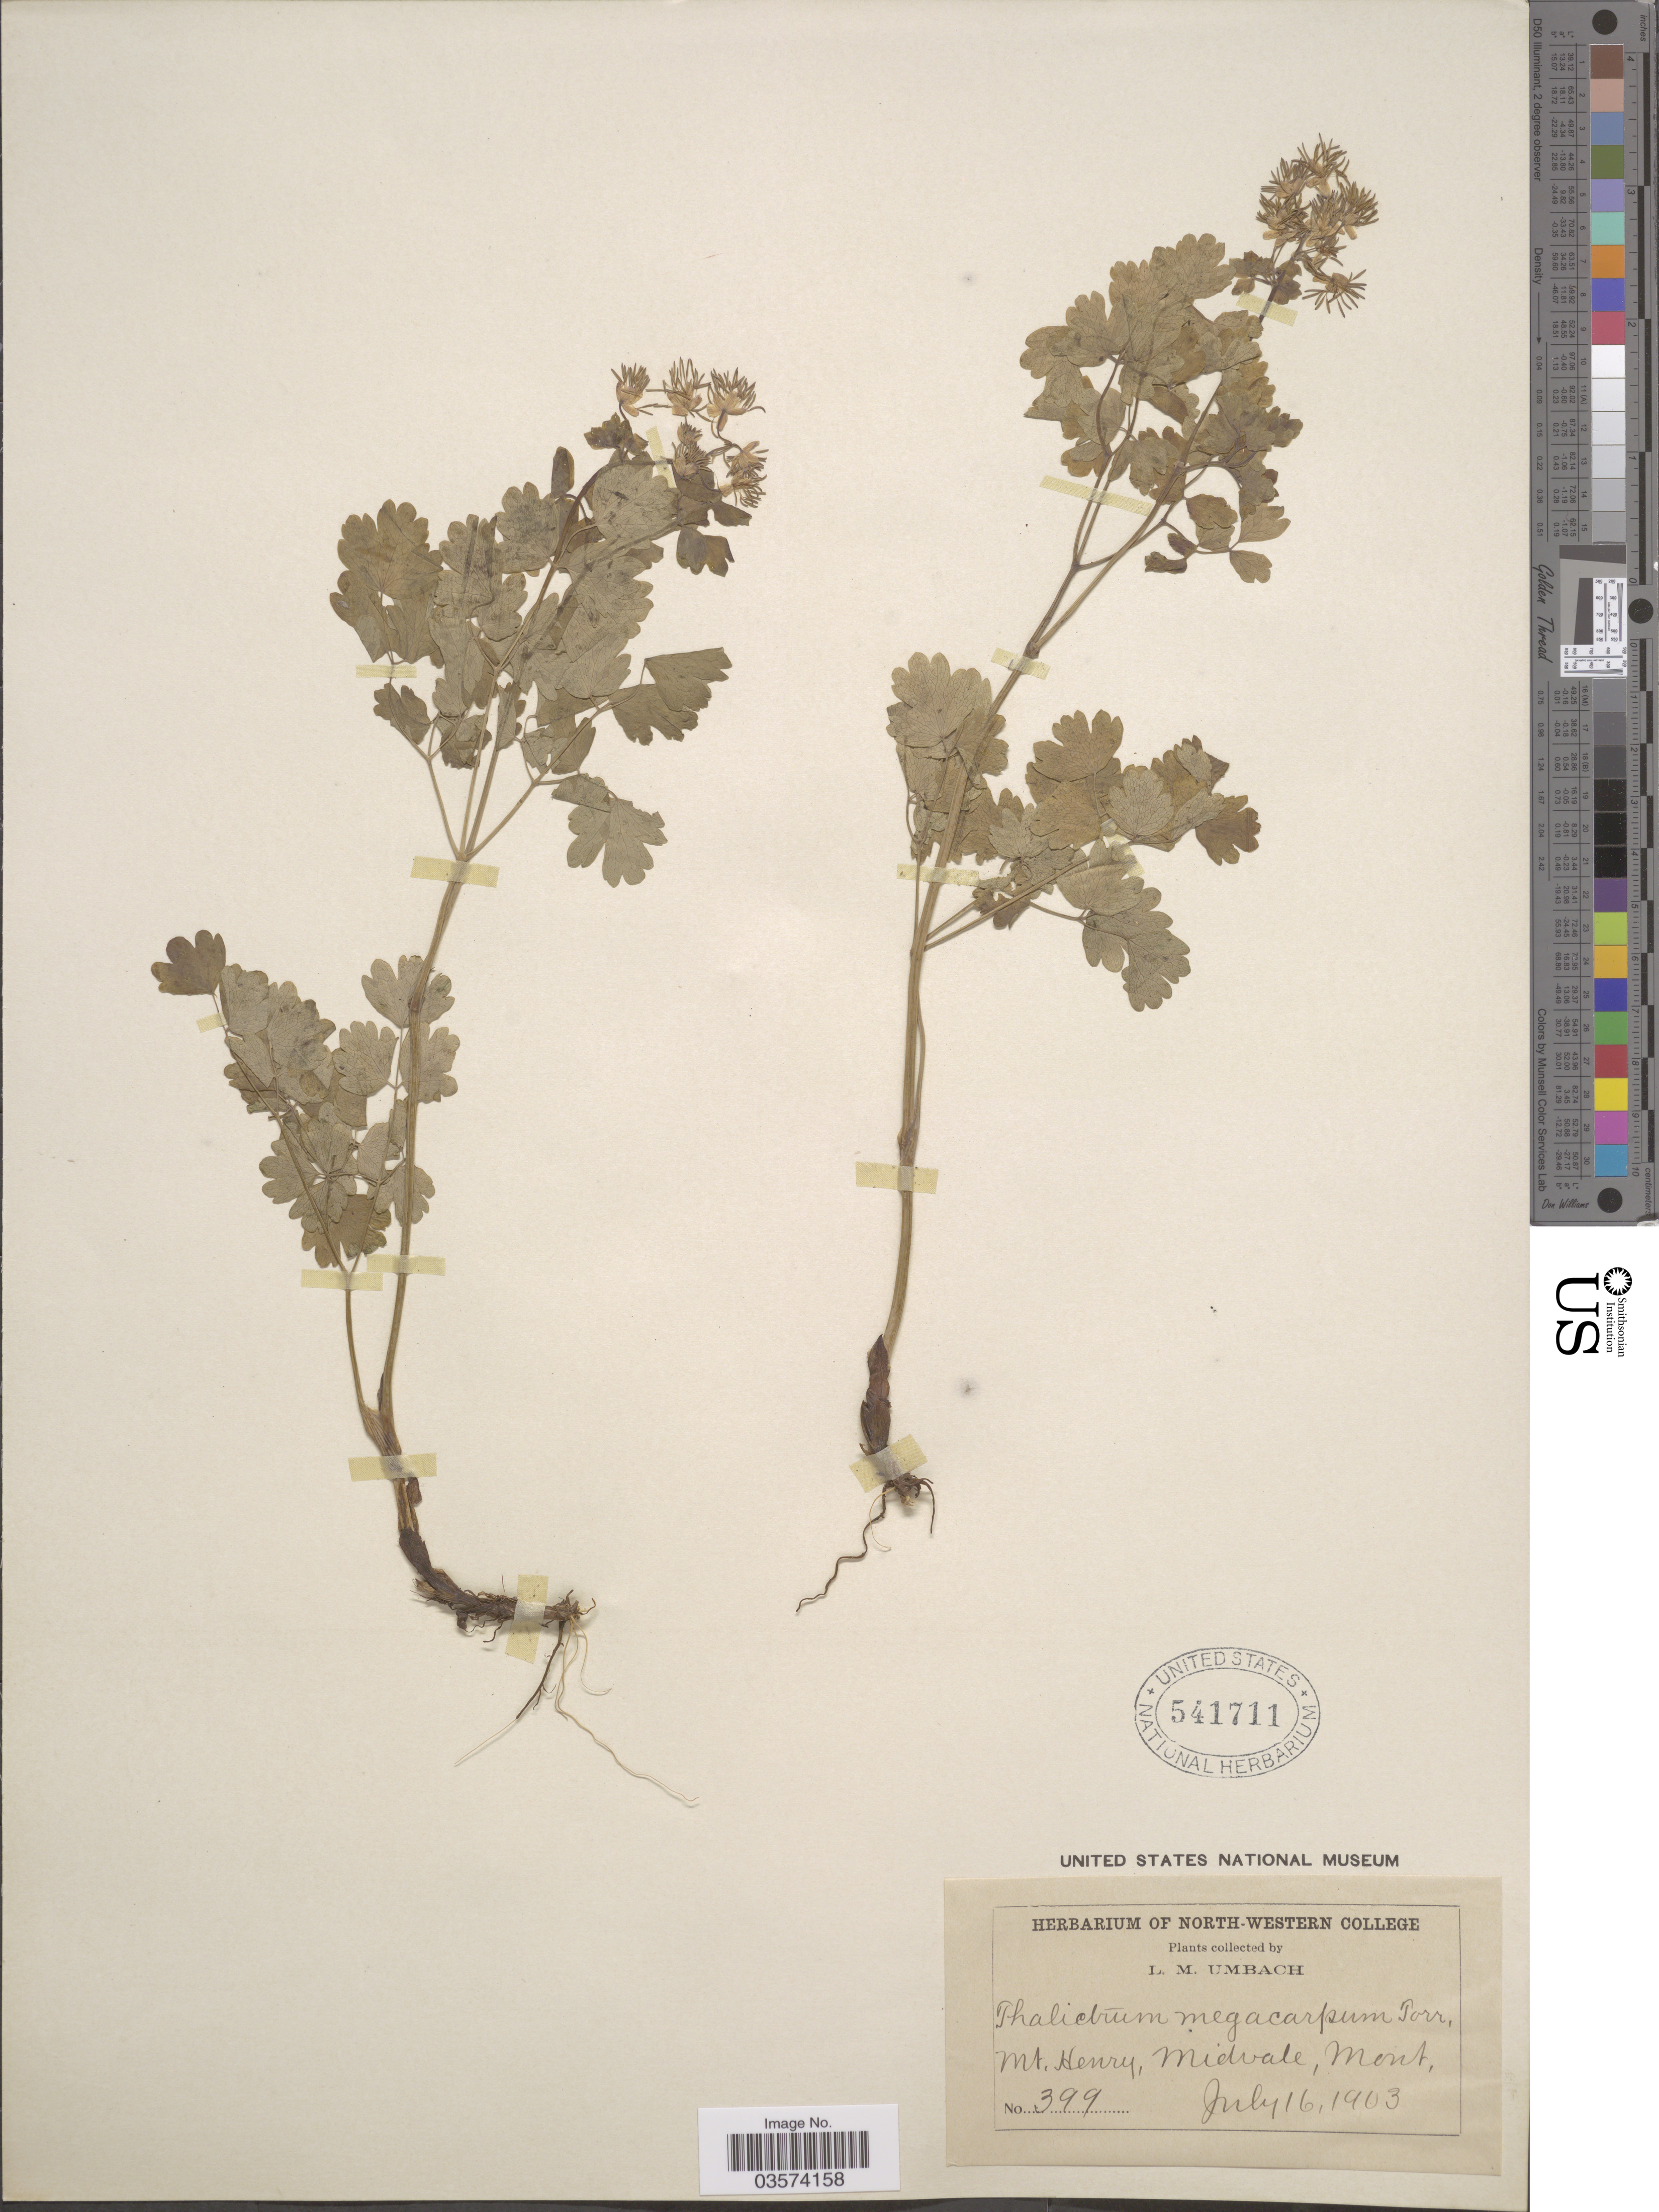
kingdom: Plantae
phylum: Tracheophyta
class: Magnoliopsida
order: Ranunculales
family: Ranunculaceae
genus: Thalictrum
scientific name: Thalictrum occidentale var. palousense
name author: H. St. John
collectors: L. M. Umbach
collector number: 399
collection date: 1903-07-16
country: United States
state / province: Montana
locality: Mt. Henry, Midvale.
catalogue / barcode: US 541711